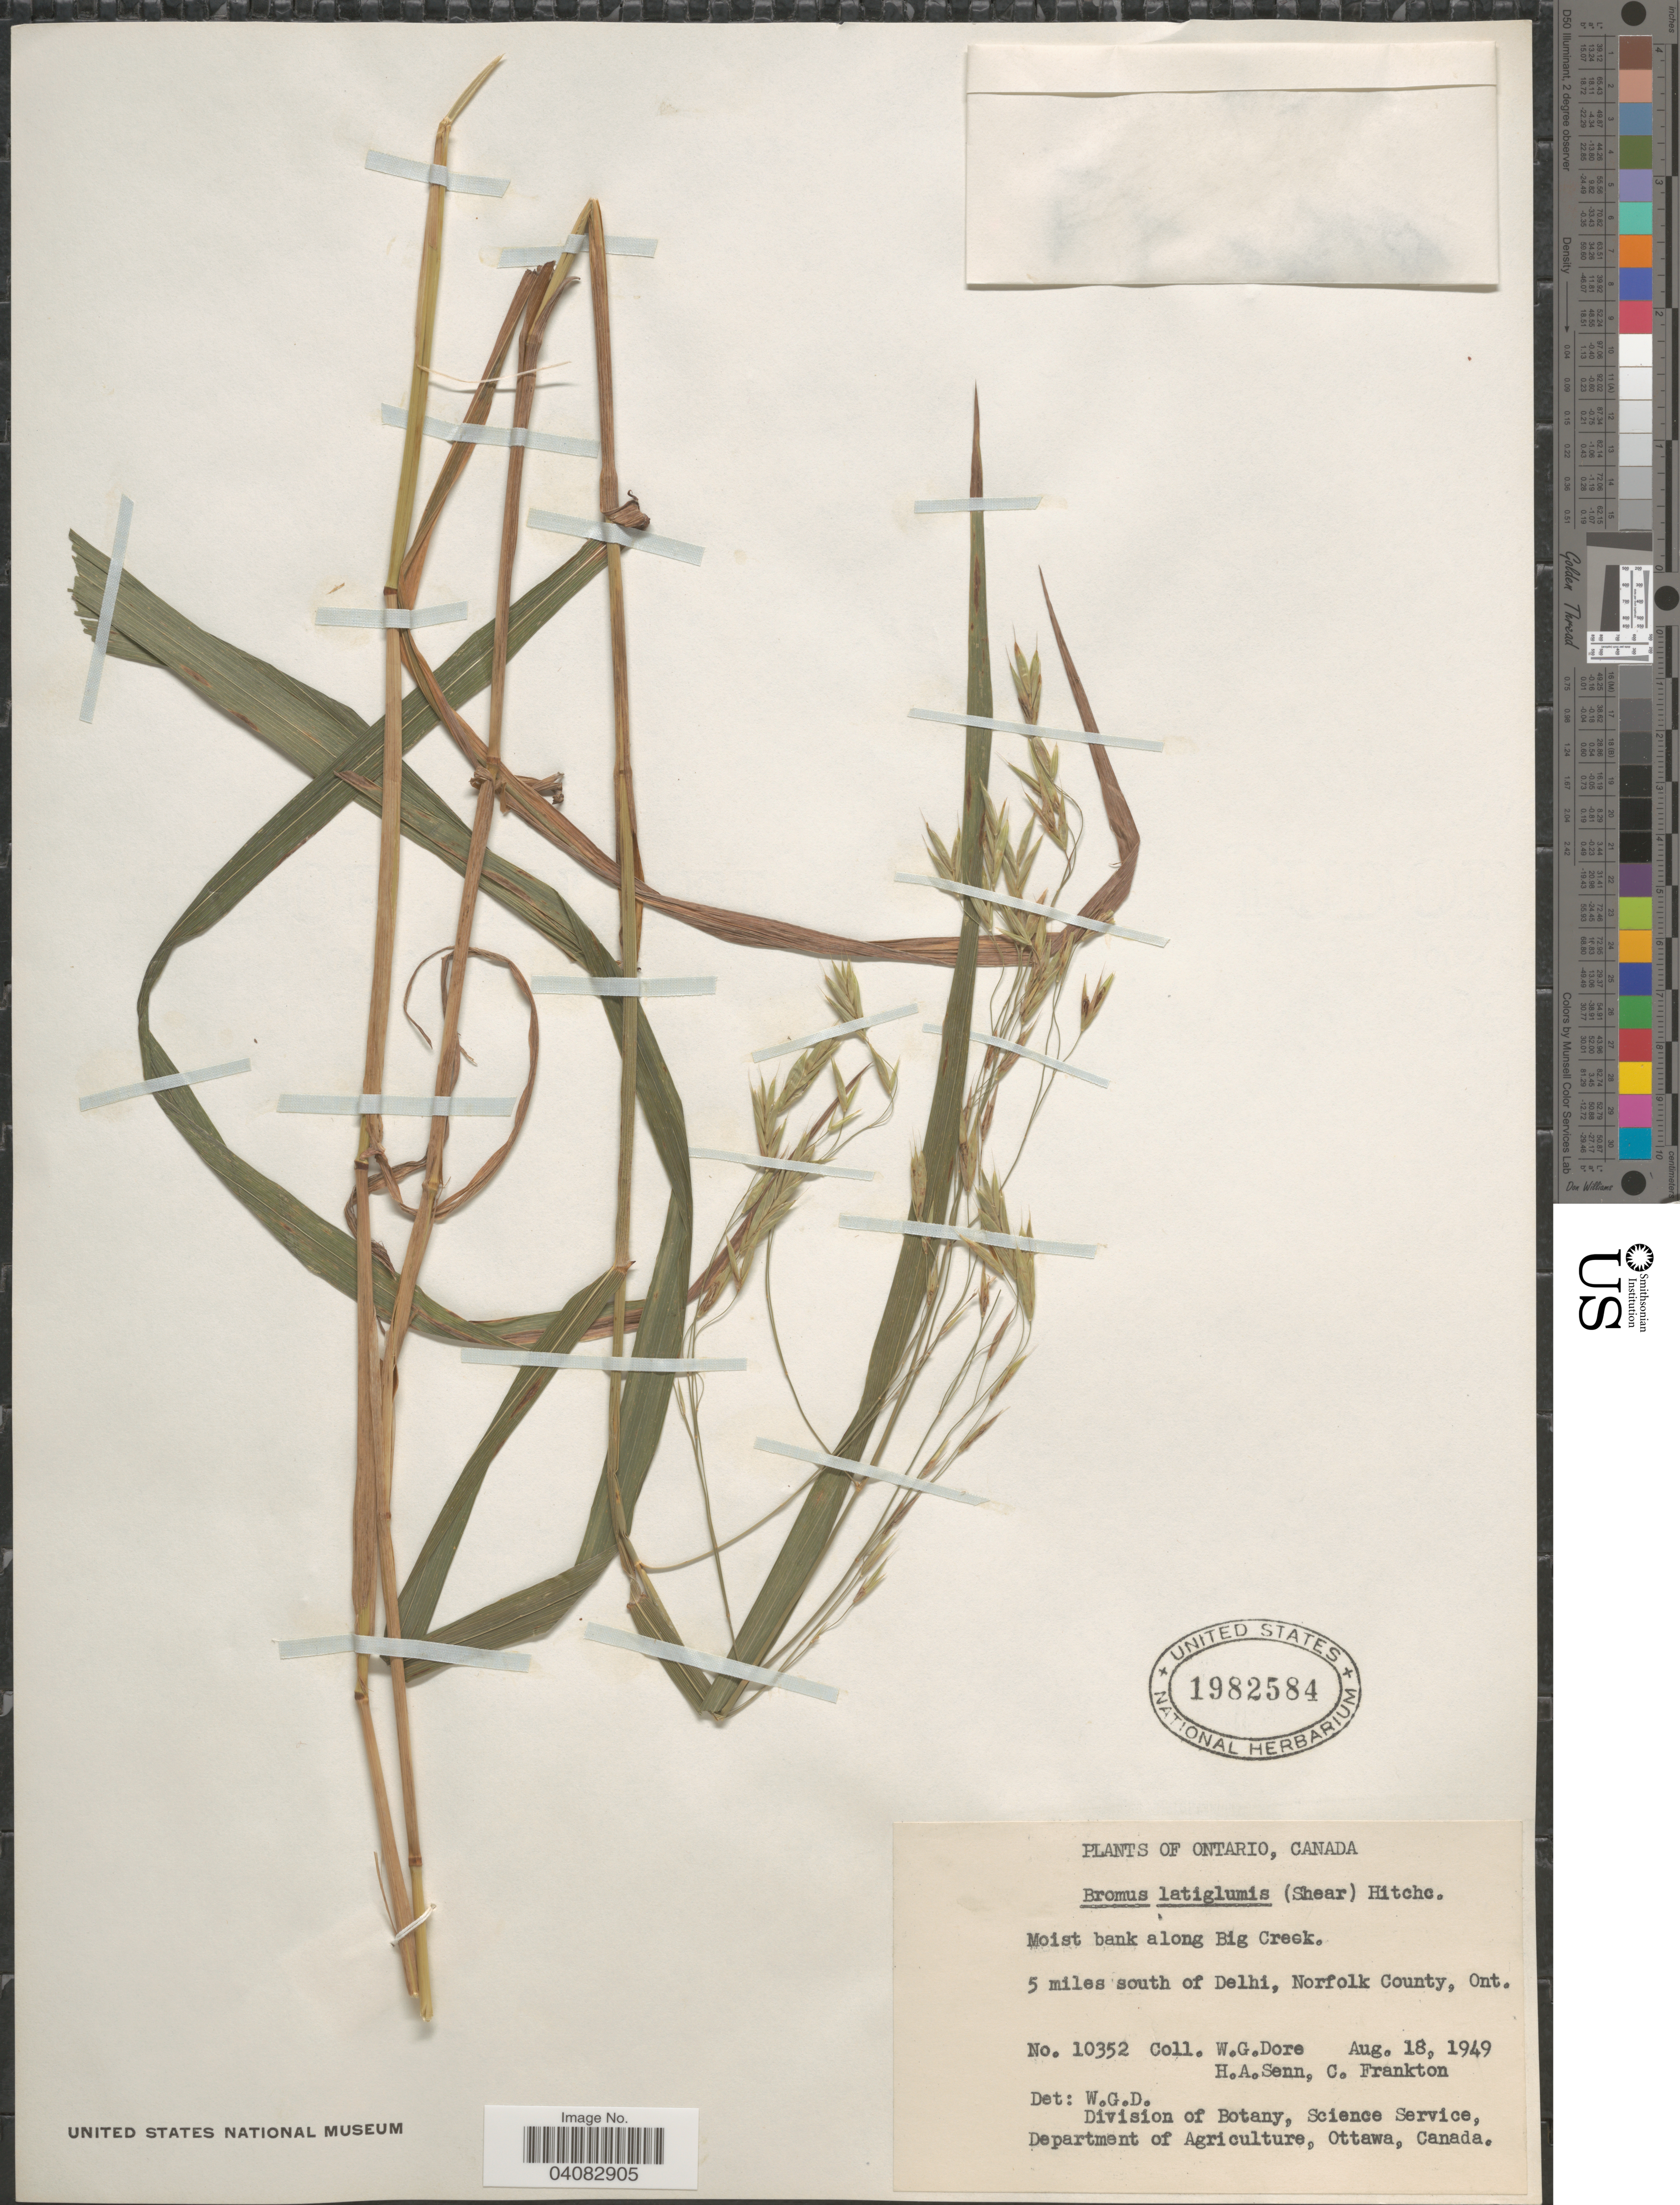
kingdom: Plantae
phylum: Tracheophyta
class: Liliopsida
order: Poales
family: Poaceae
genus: Bromus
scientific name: Bromus latiglumis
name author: (Scribn. ex Shear) Hitchc.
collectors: W. Dore, H. Senn & C. Frankton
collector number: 10352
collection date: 1949-08-18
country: Canada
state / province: Ontario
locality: Moist bank along Big Creek. 5 miles south of Delhi, Norfolk County.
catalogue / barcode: US 1982584